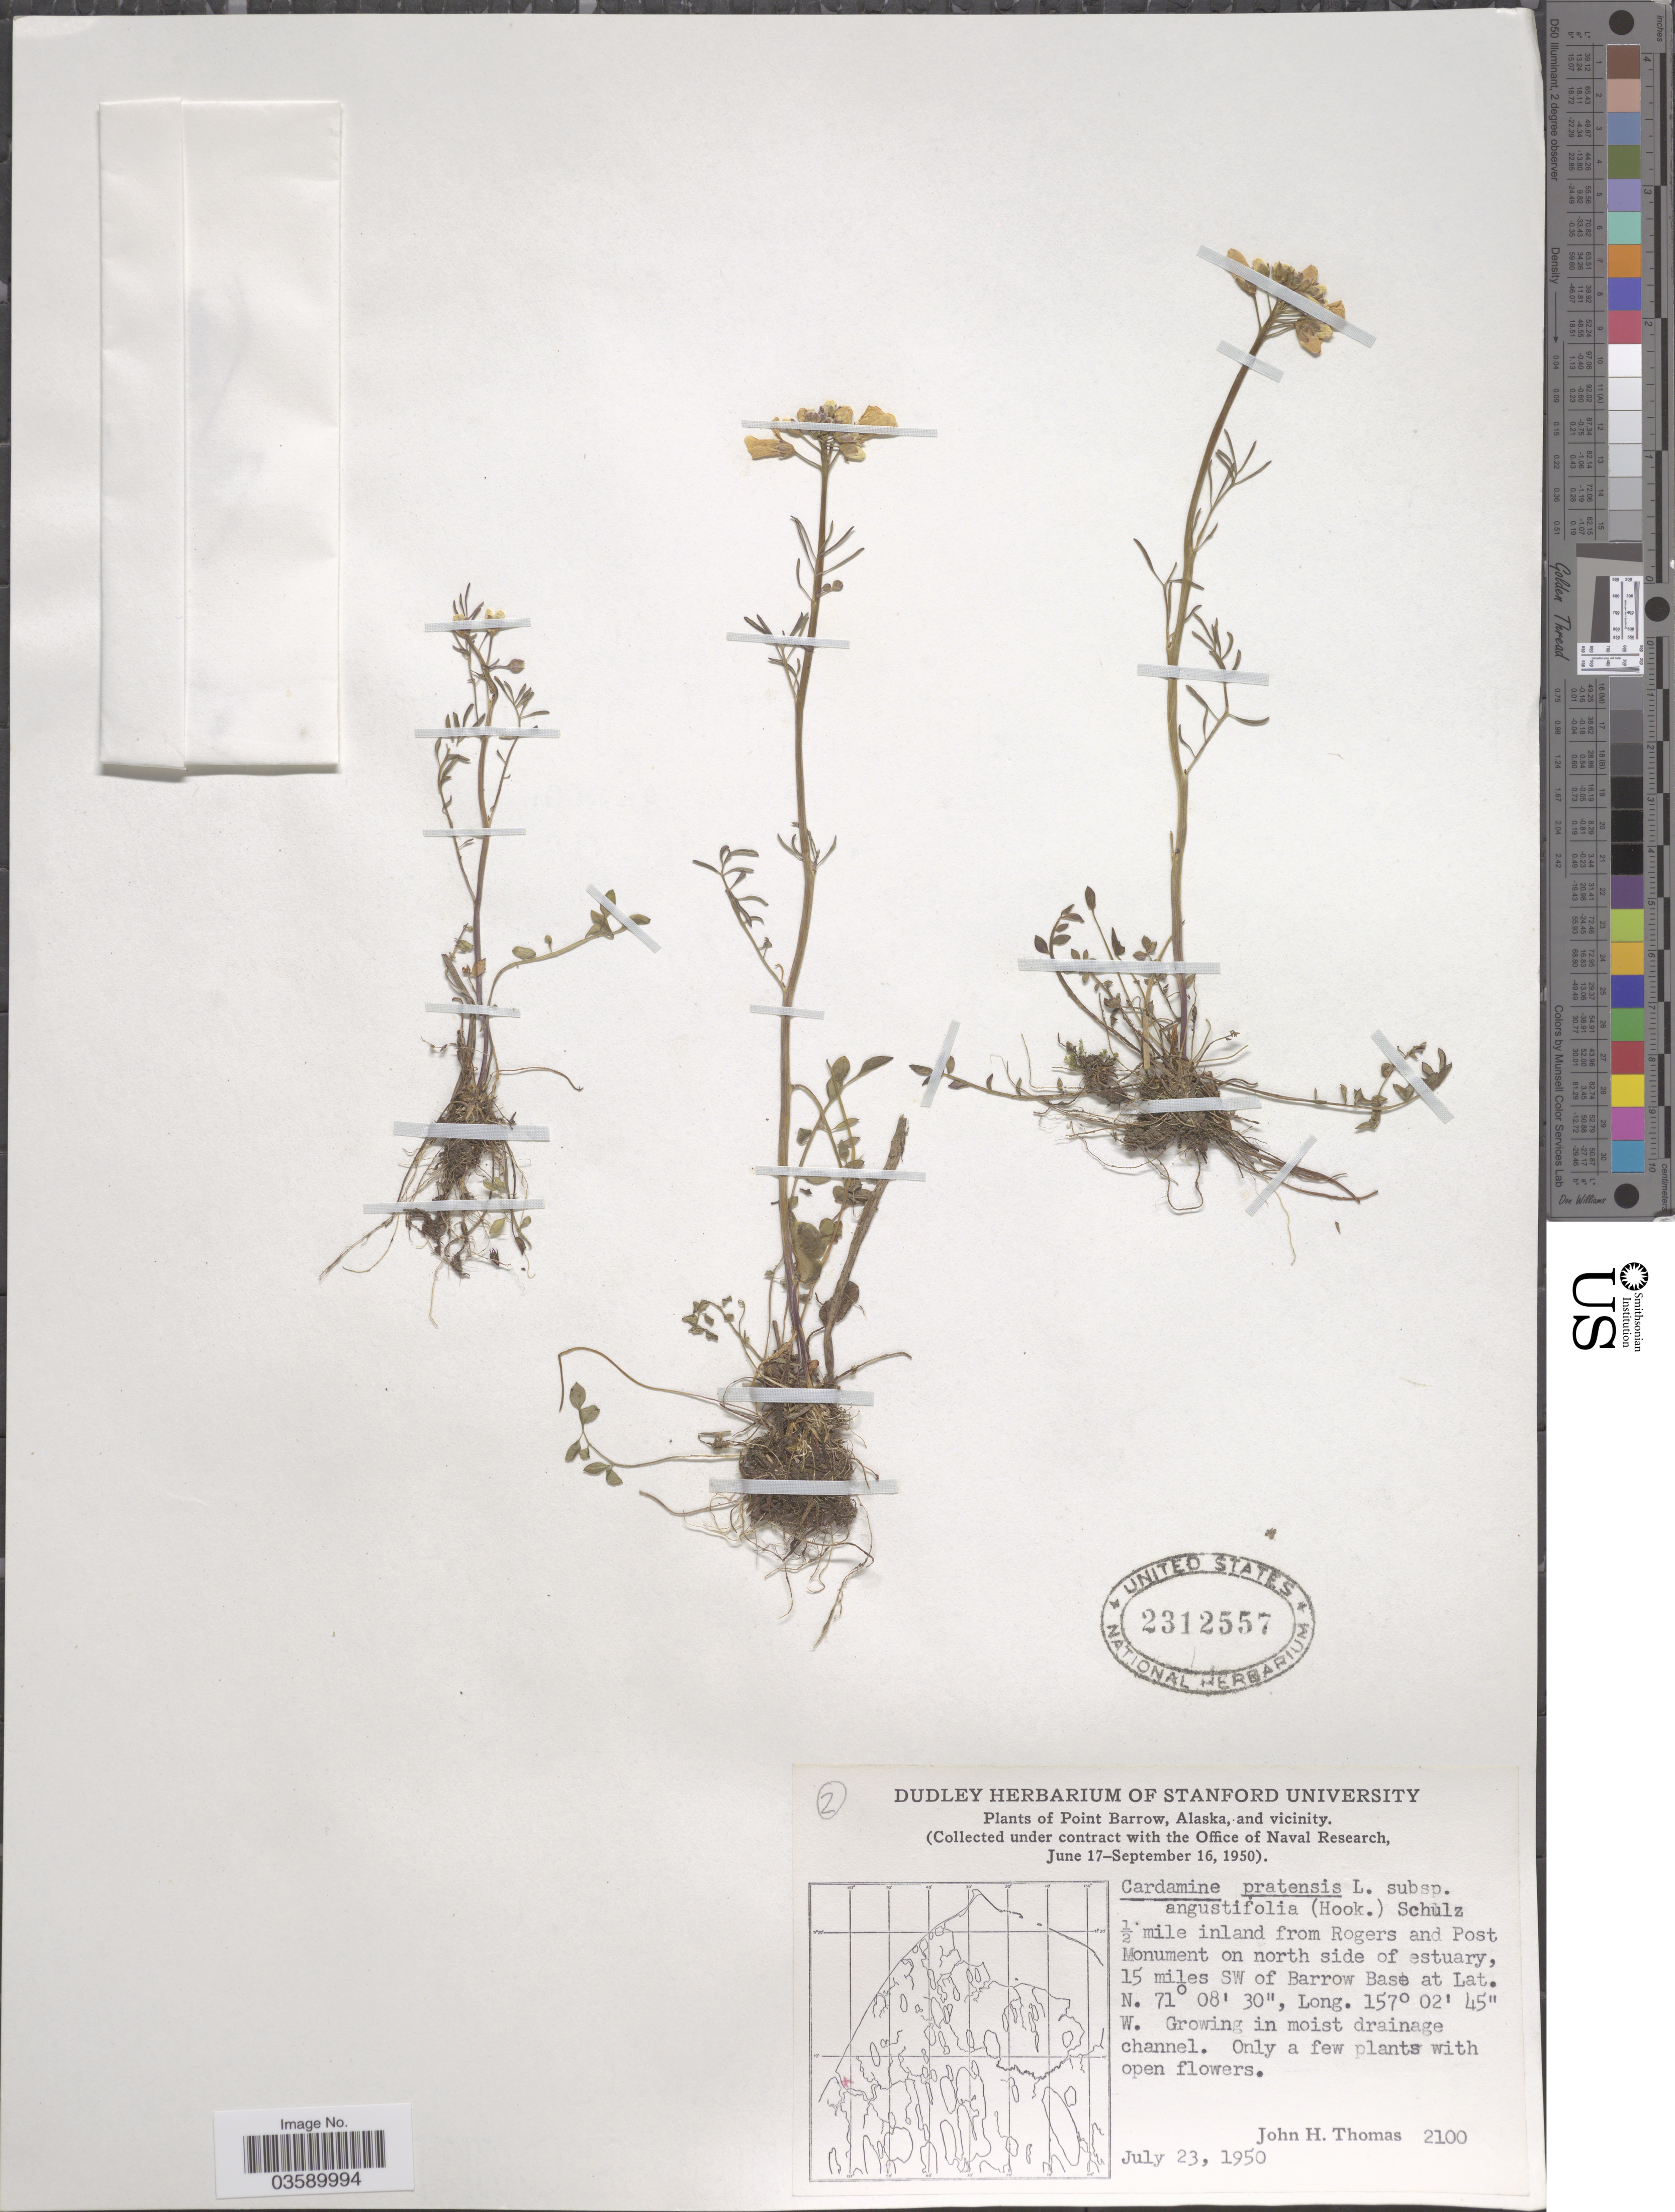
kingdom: Plantae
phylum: Tracheophyta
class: Magnoliopsida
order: Brassicales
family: Brassicaceae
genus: Cardamine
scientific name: Cardamine pratensis subsp. angustifolia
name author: (Hook.) O.E. Schulz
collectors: J. H. Thomas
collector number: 2100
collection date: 1950-07-23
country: United States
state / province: Alaska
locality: Point Barrow, Alaska, and vicinity. ½ mile inland from Rogers and Post Monument on north side of estuary, 15 miles SW of Barrow Base.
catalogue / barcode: US 2312557